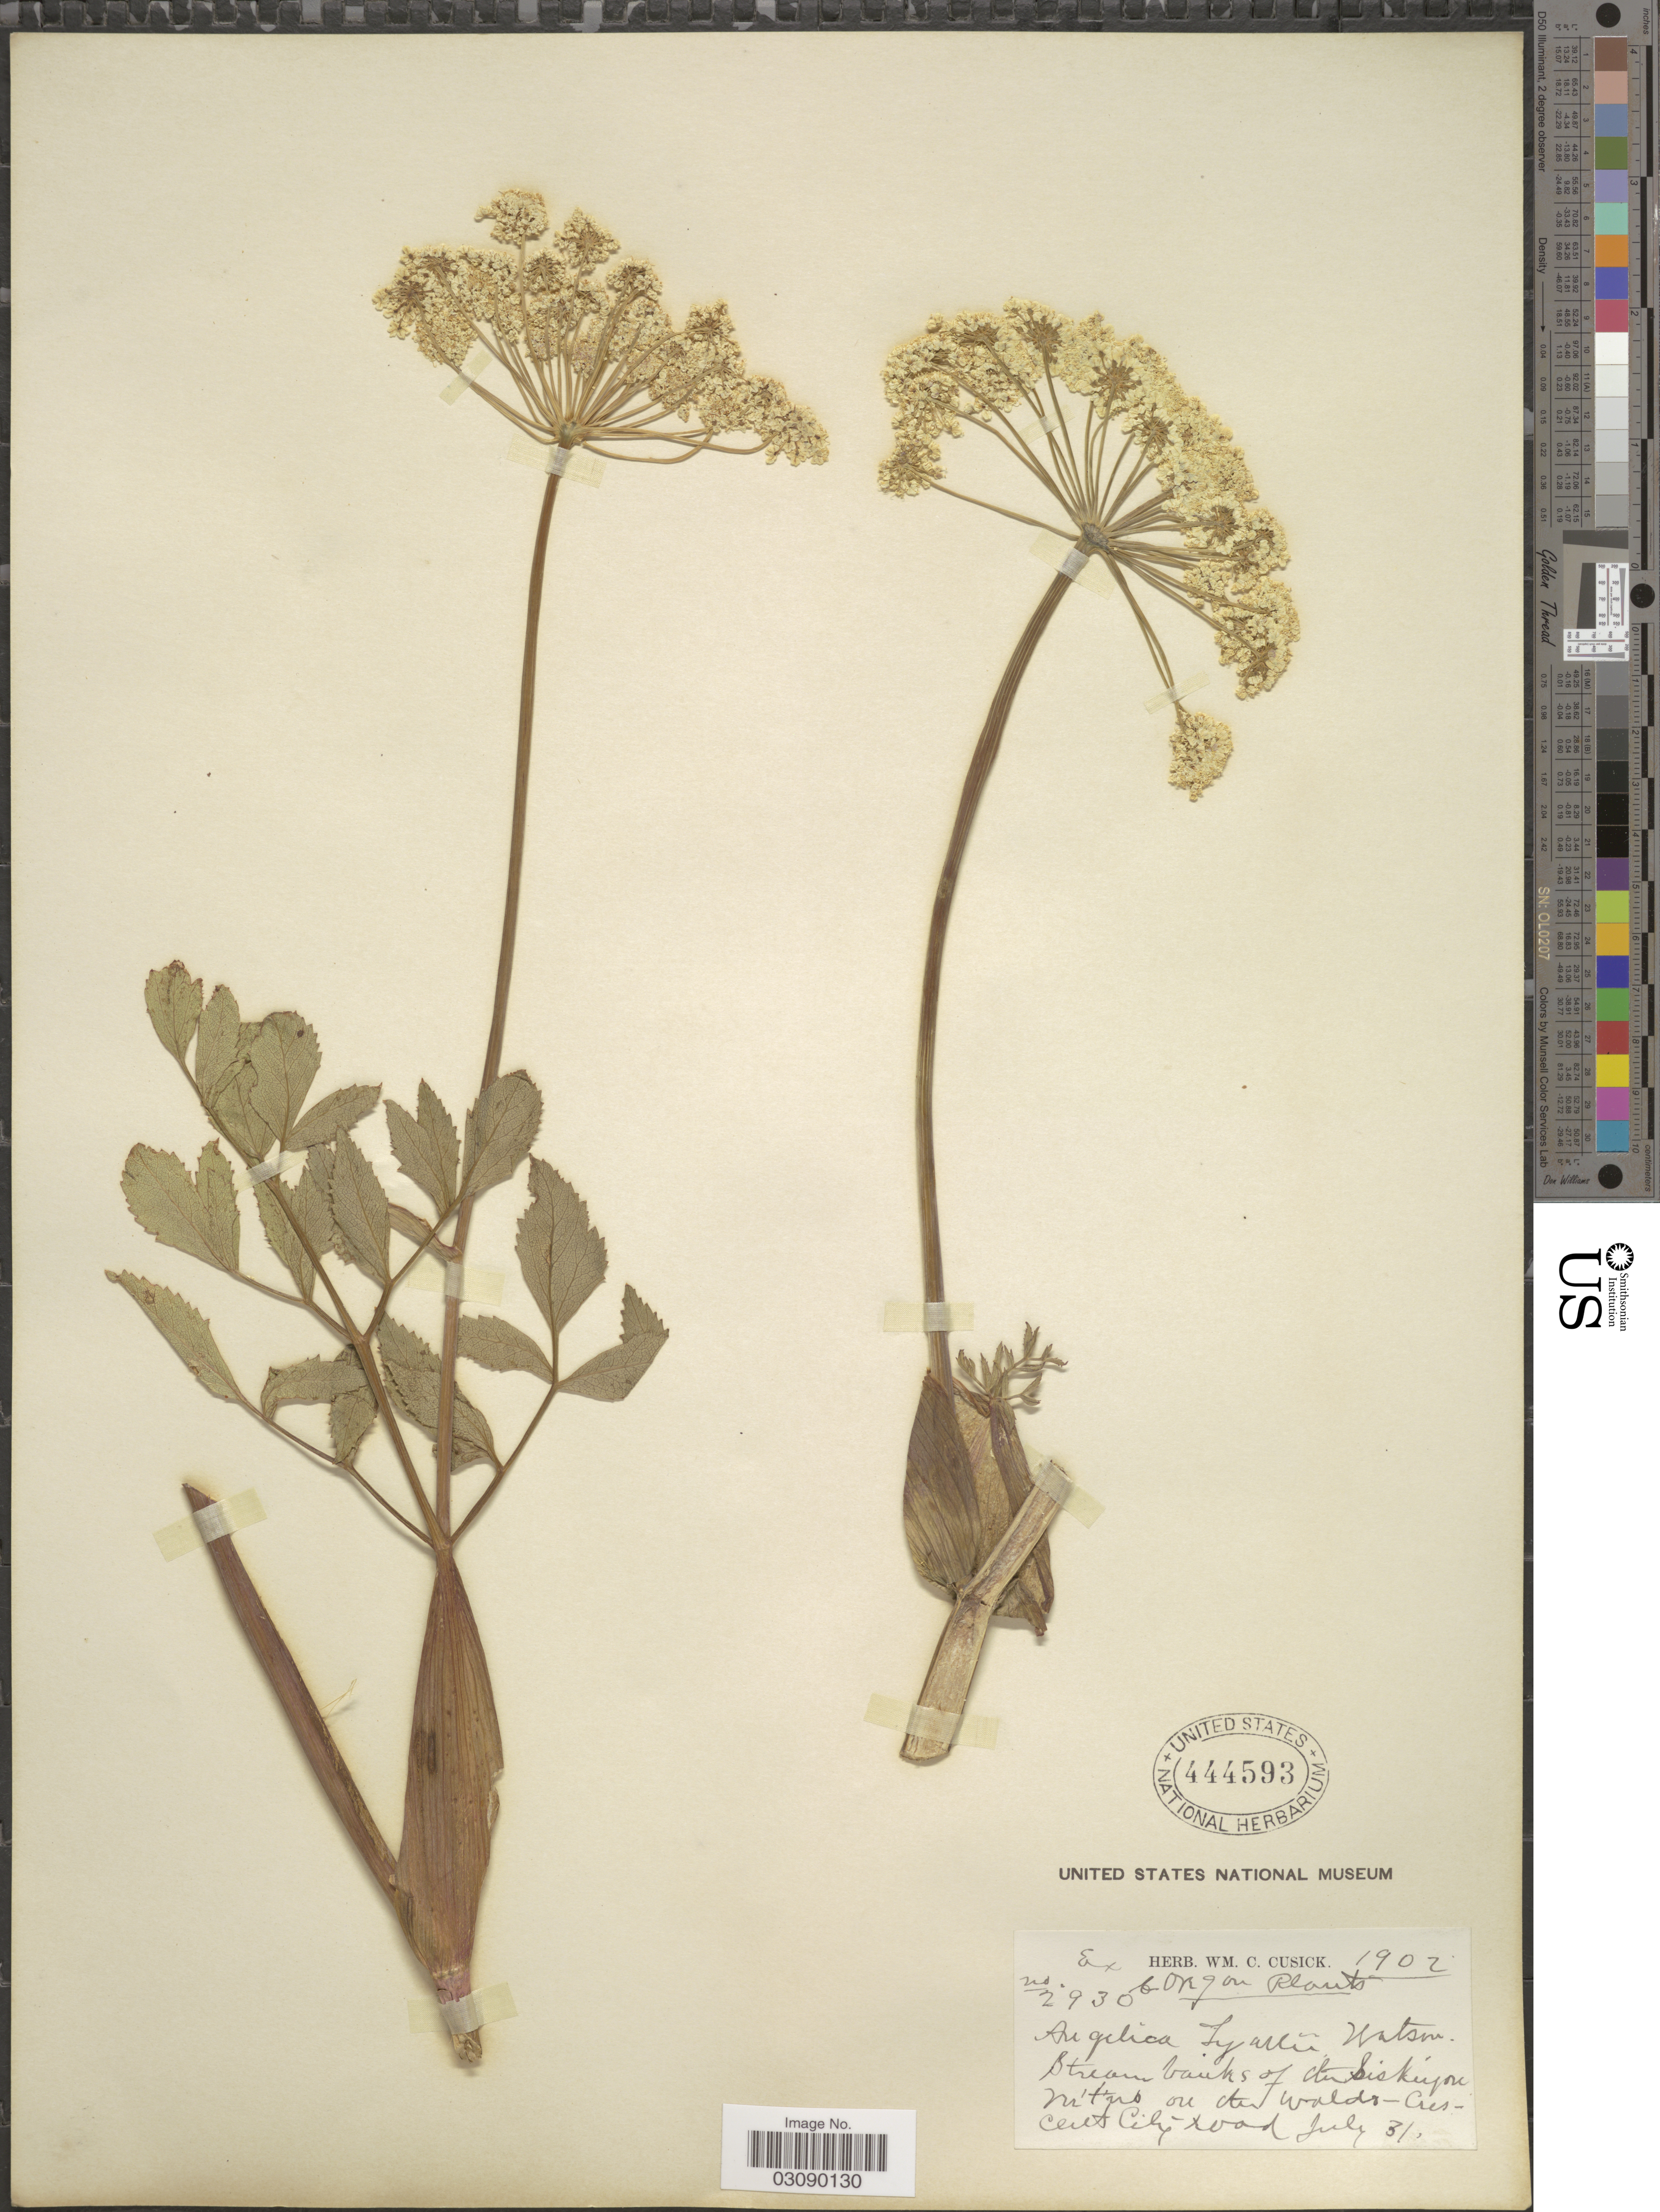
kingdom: Plantae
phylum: Tracheophyta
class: Magnoliopsida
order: Apiales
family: Apiaceae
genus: Angelica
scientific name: Angelica arguta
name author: Nutt.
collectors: W. C. Cusick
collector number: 2930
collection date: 1902-07-31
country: United States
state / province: Oregon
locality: Banks of the Siskiyou M'tns on the Waldo-Crescent City road.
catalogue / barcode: US 444593